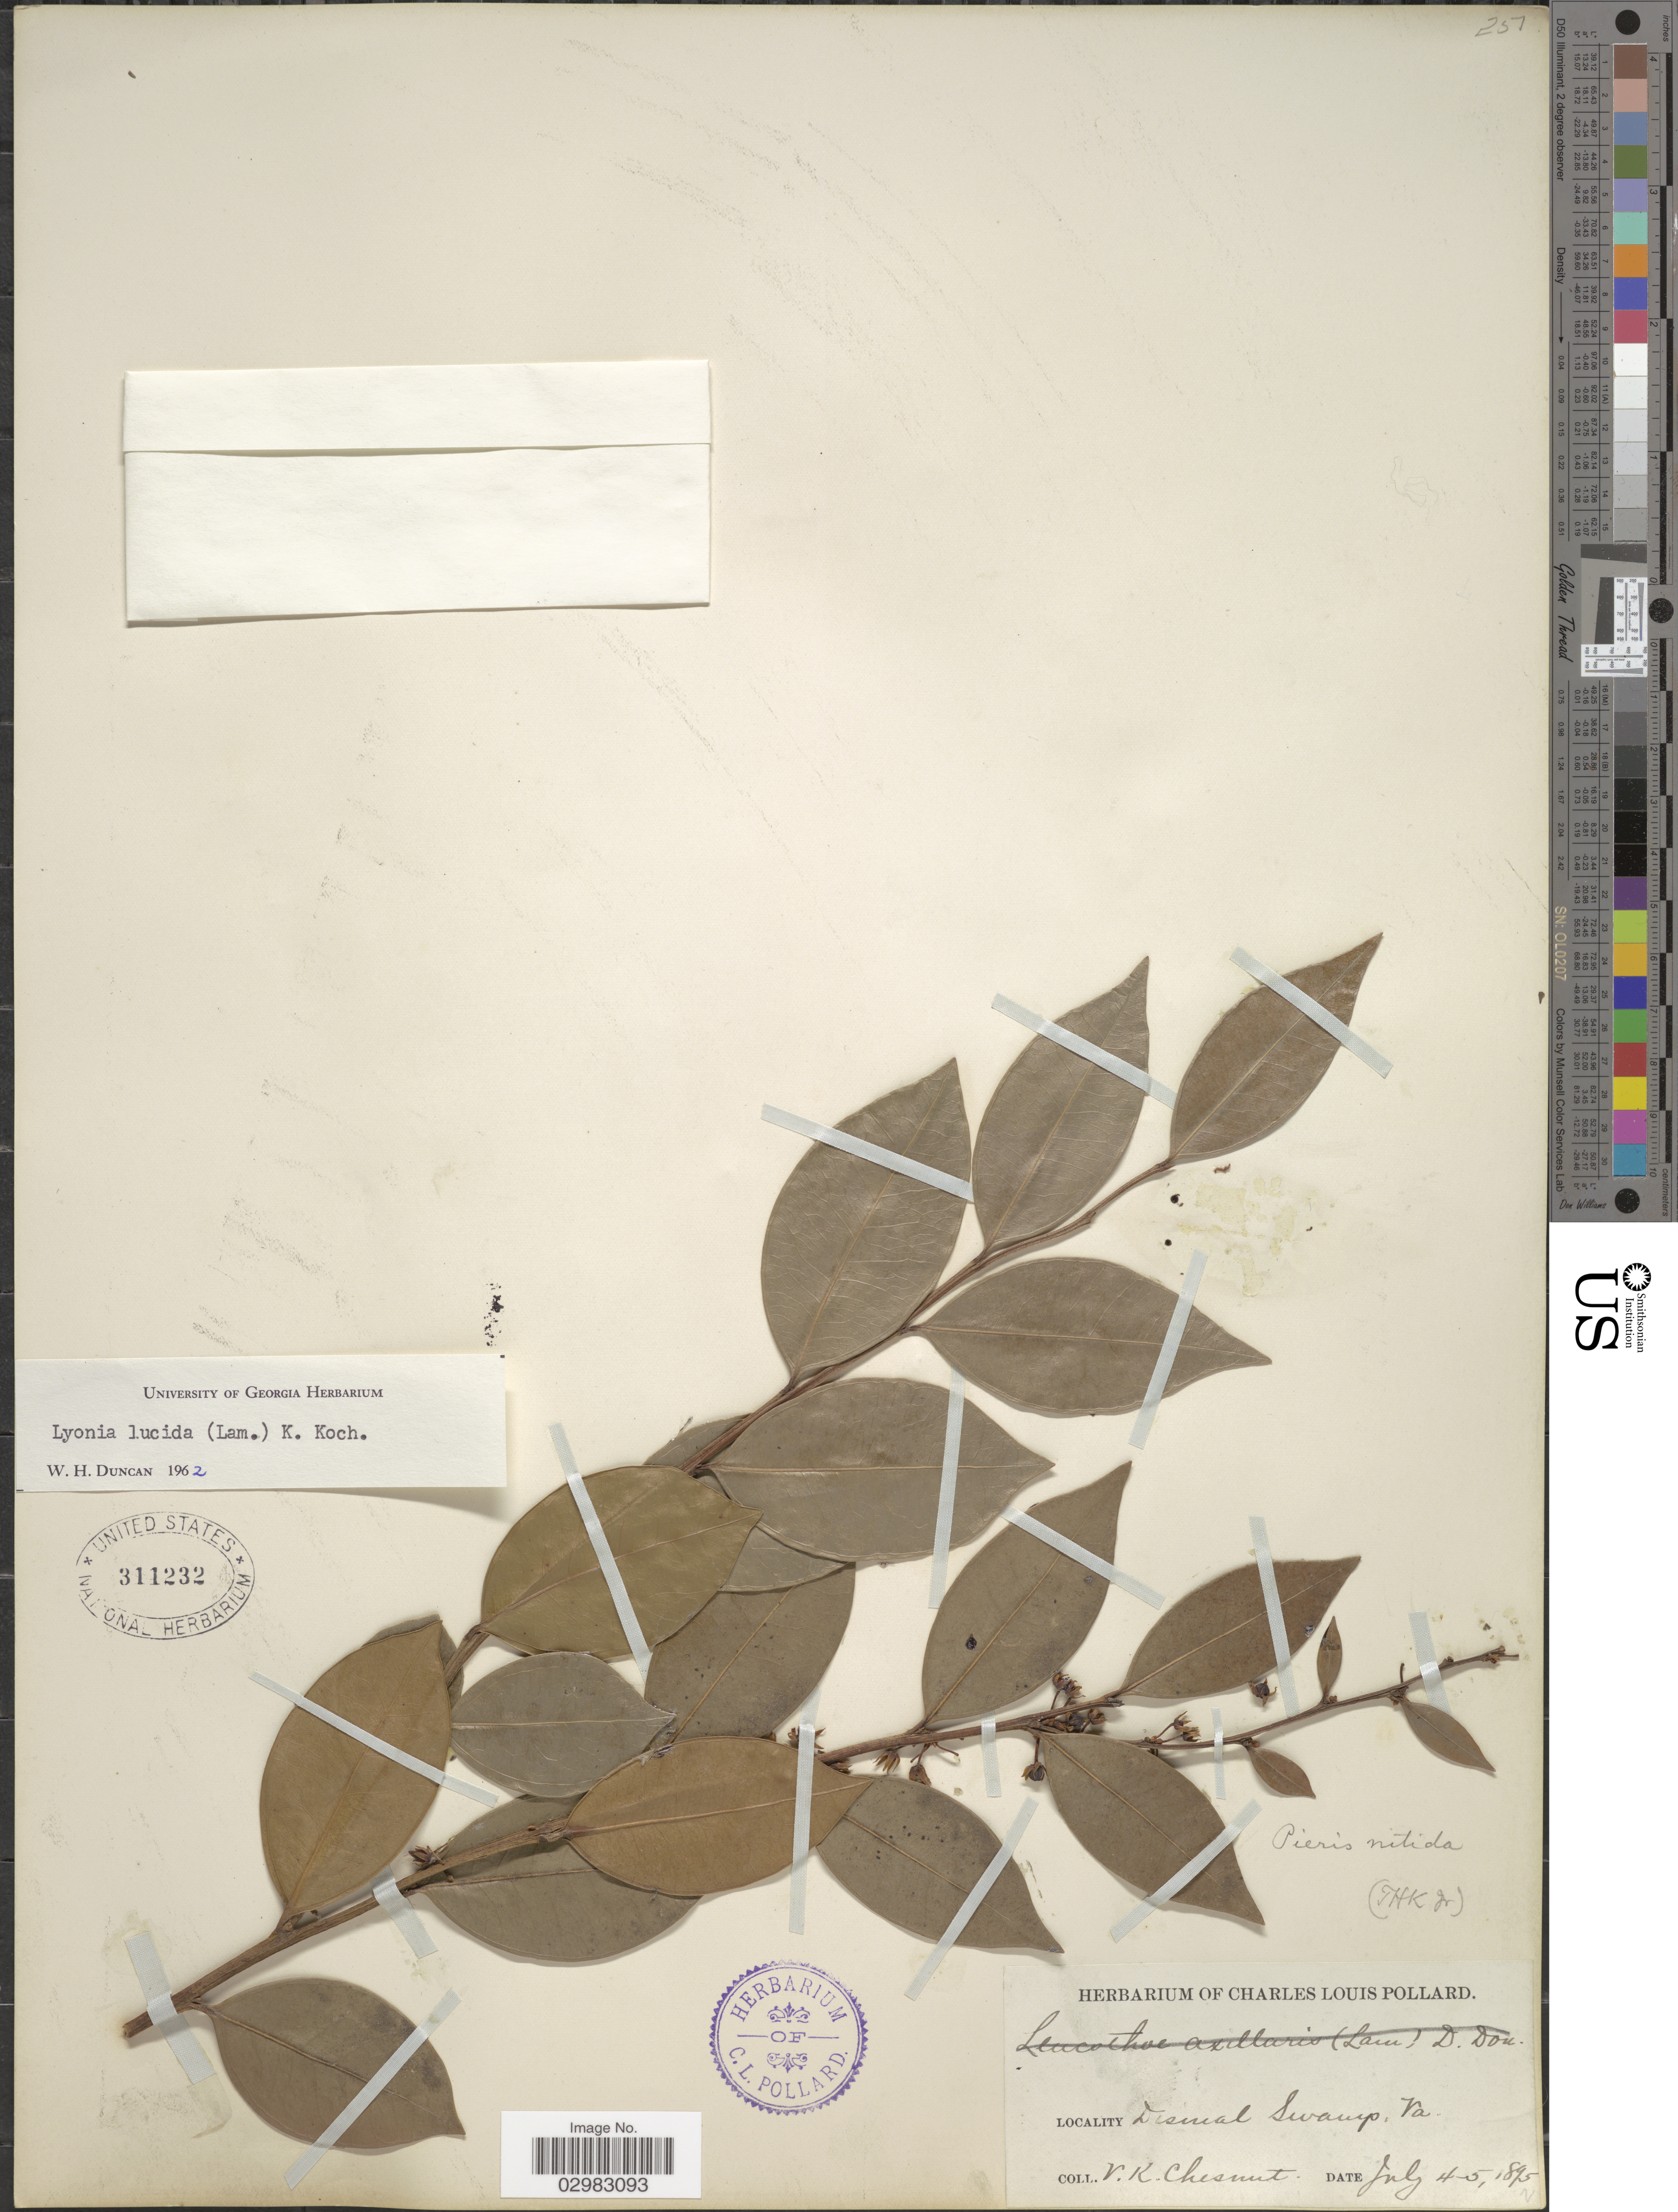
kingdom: Plantae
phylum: Tracheophyta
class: Magnoliopsida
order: Ericales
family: Ericaceae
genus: Lyonia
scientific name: Lyonia lucida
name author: K. Koch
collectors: V. Chesnut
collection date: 1895-07-04/1895-07-05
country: United States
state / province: Virginia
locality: Dismal Swamp, Va.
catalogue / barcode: US 311232